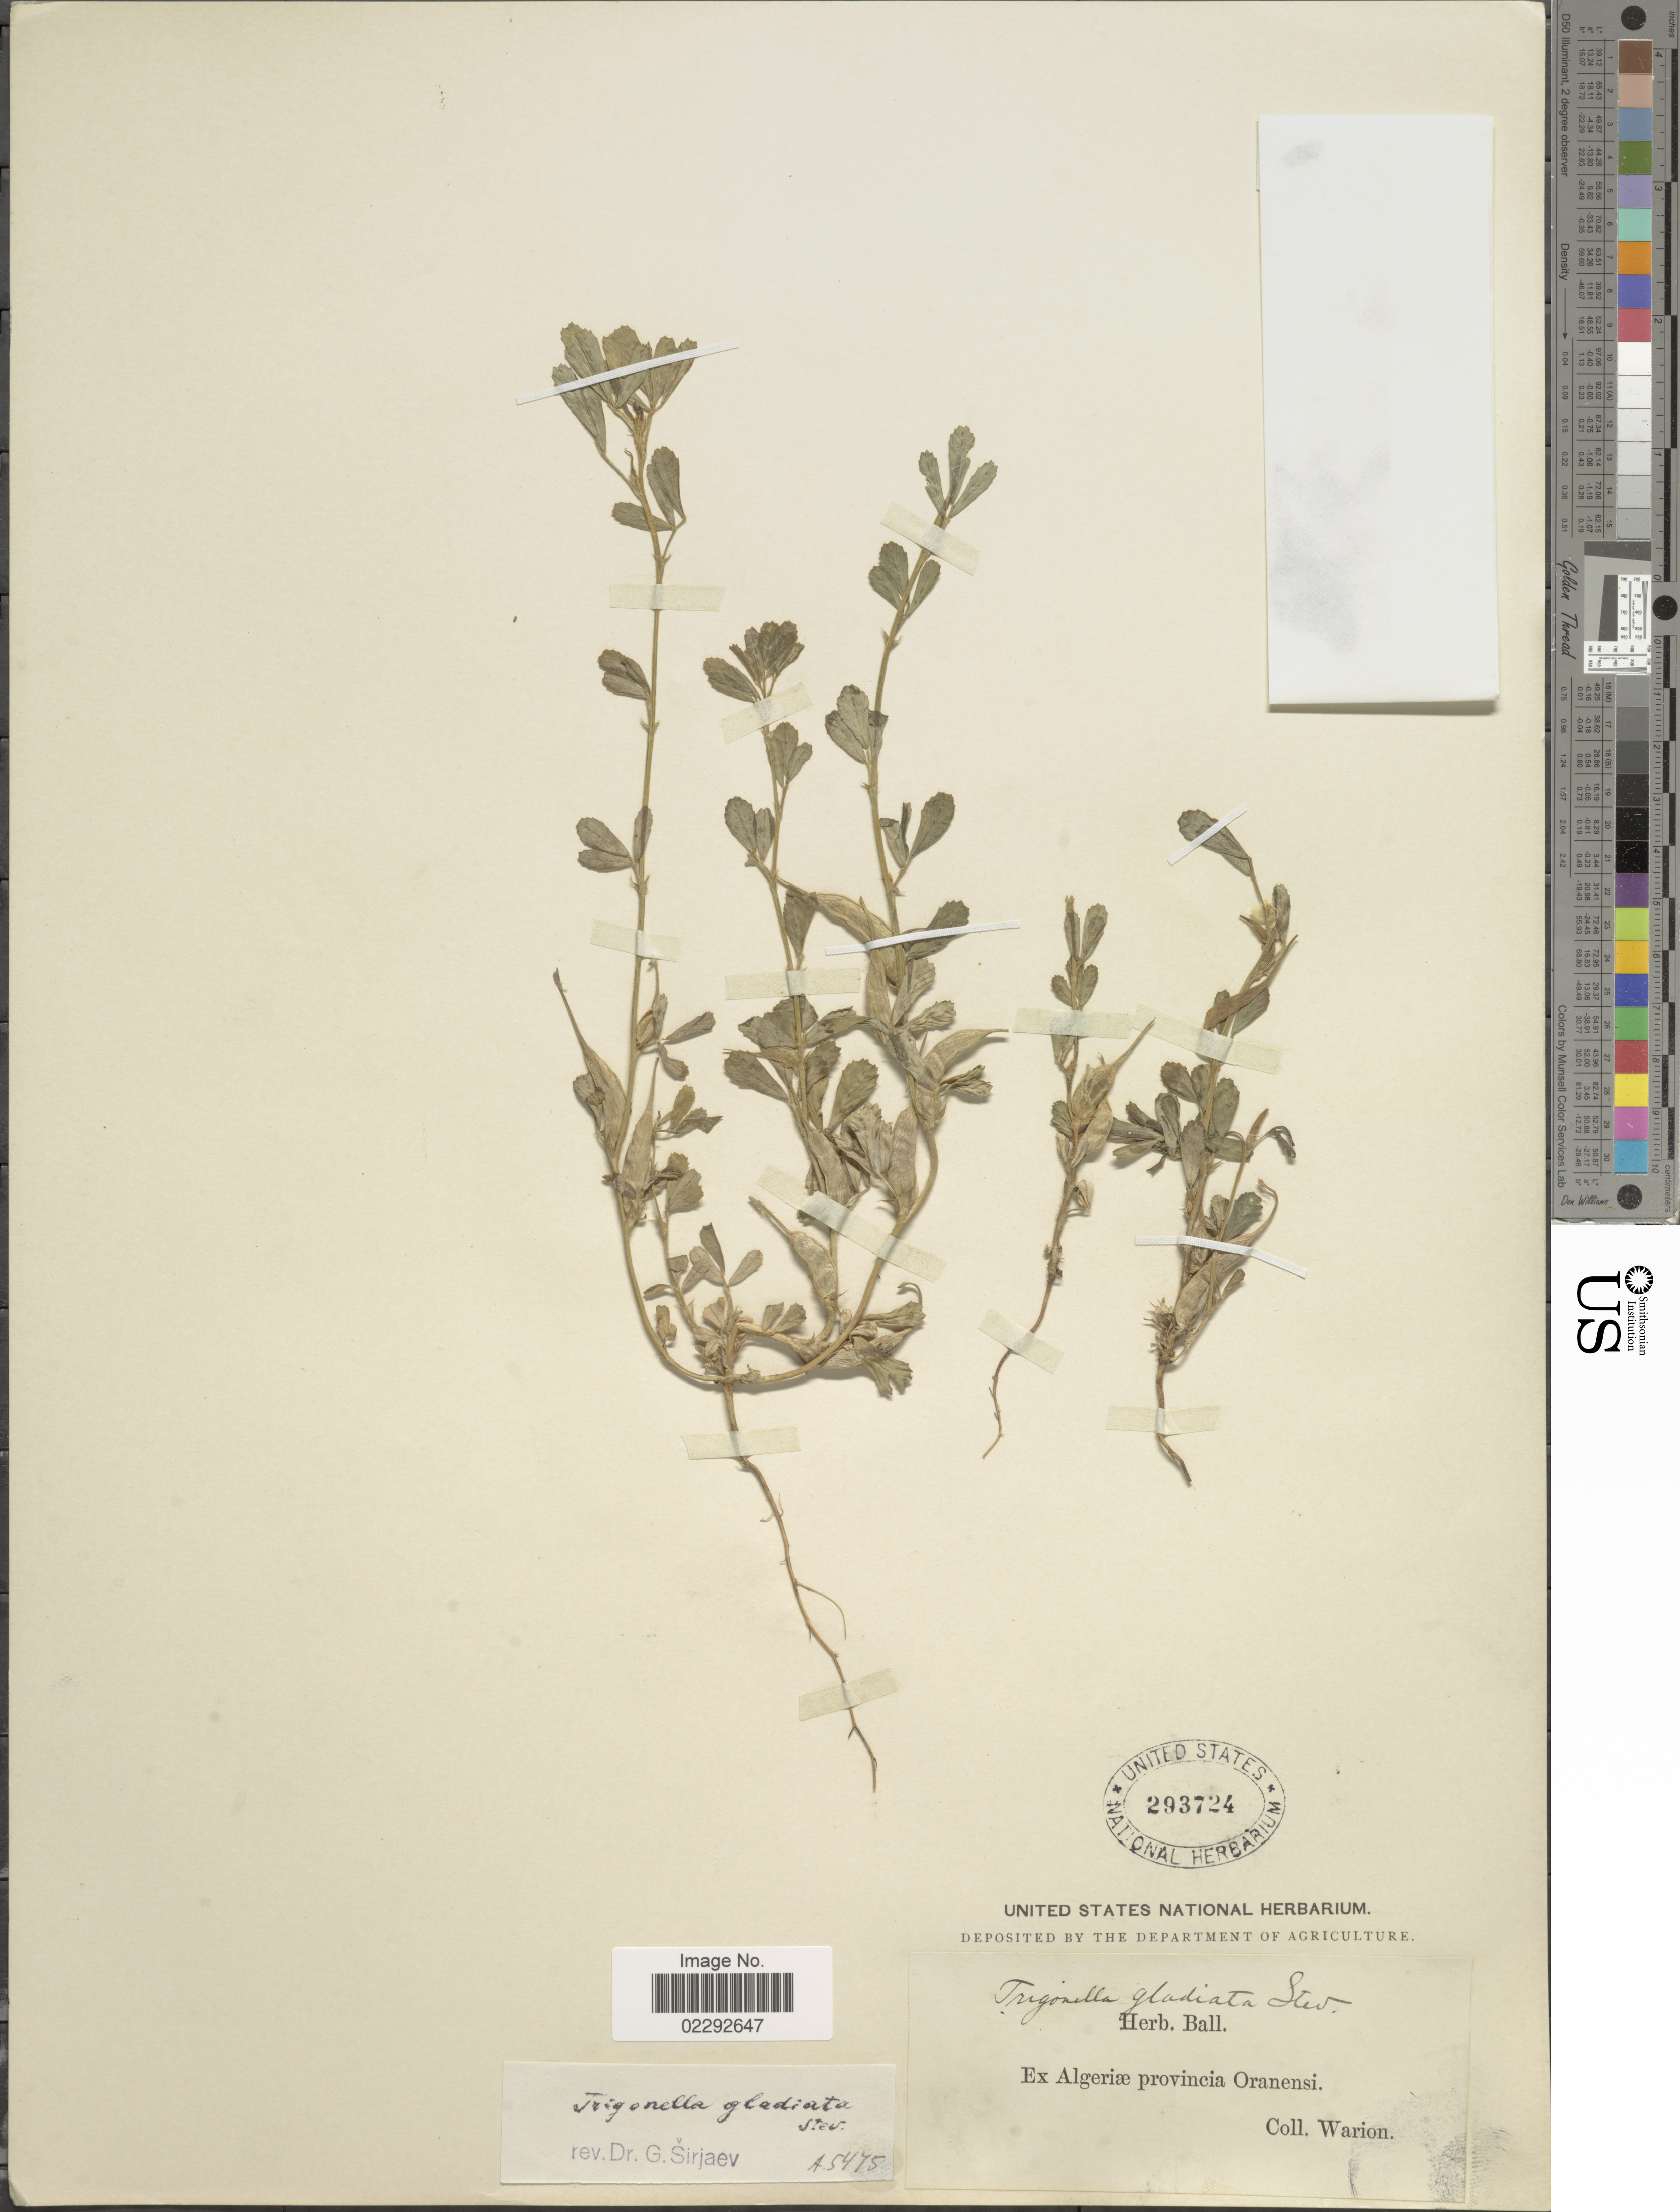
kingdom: Plantae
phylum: Tracheophyta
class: Magnoliopsida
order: Fabales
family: Fabaceae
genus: Trigonella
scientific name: Trigonella gladiata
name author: M. Bieb.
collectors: A. Warion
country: Algeria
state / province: Oran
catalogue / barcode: US 293724